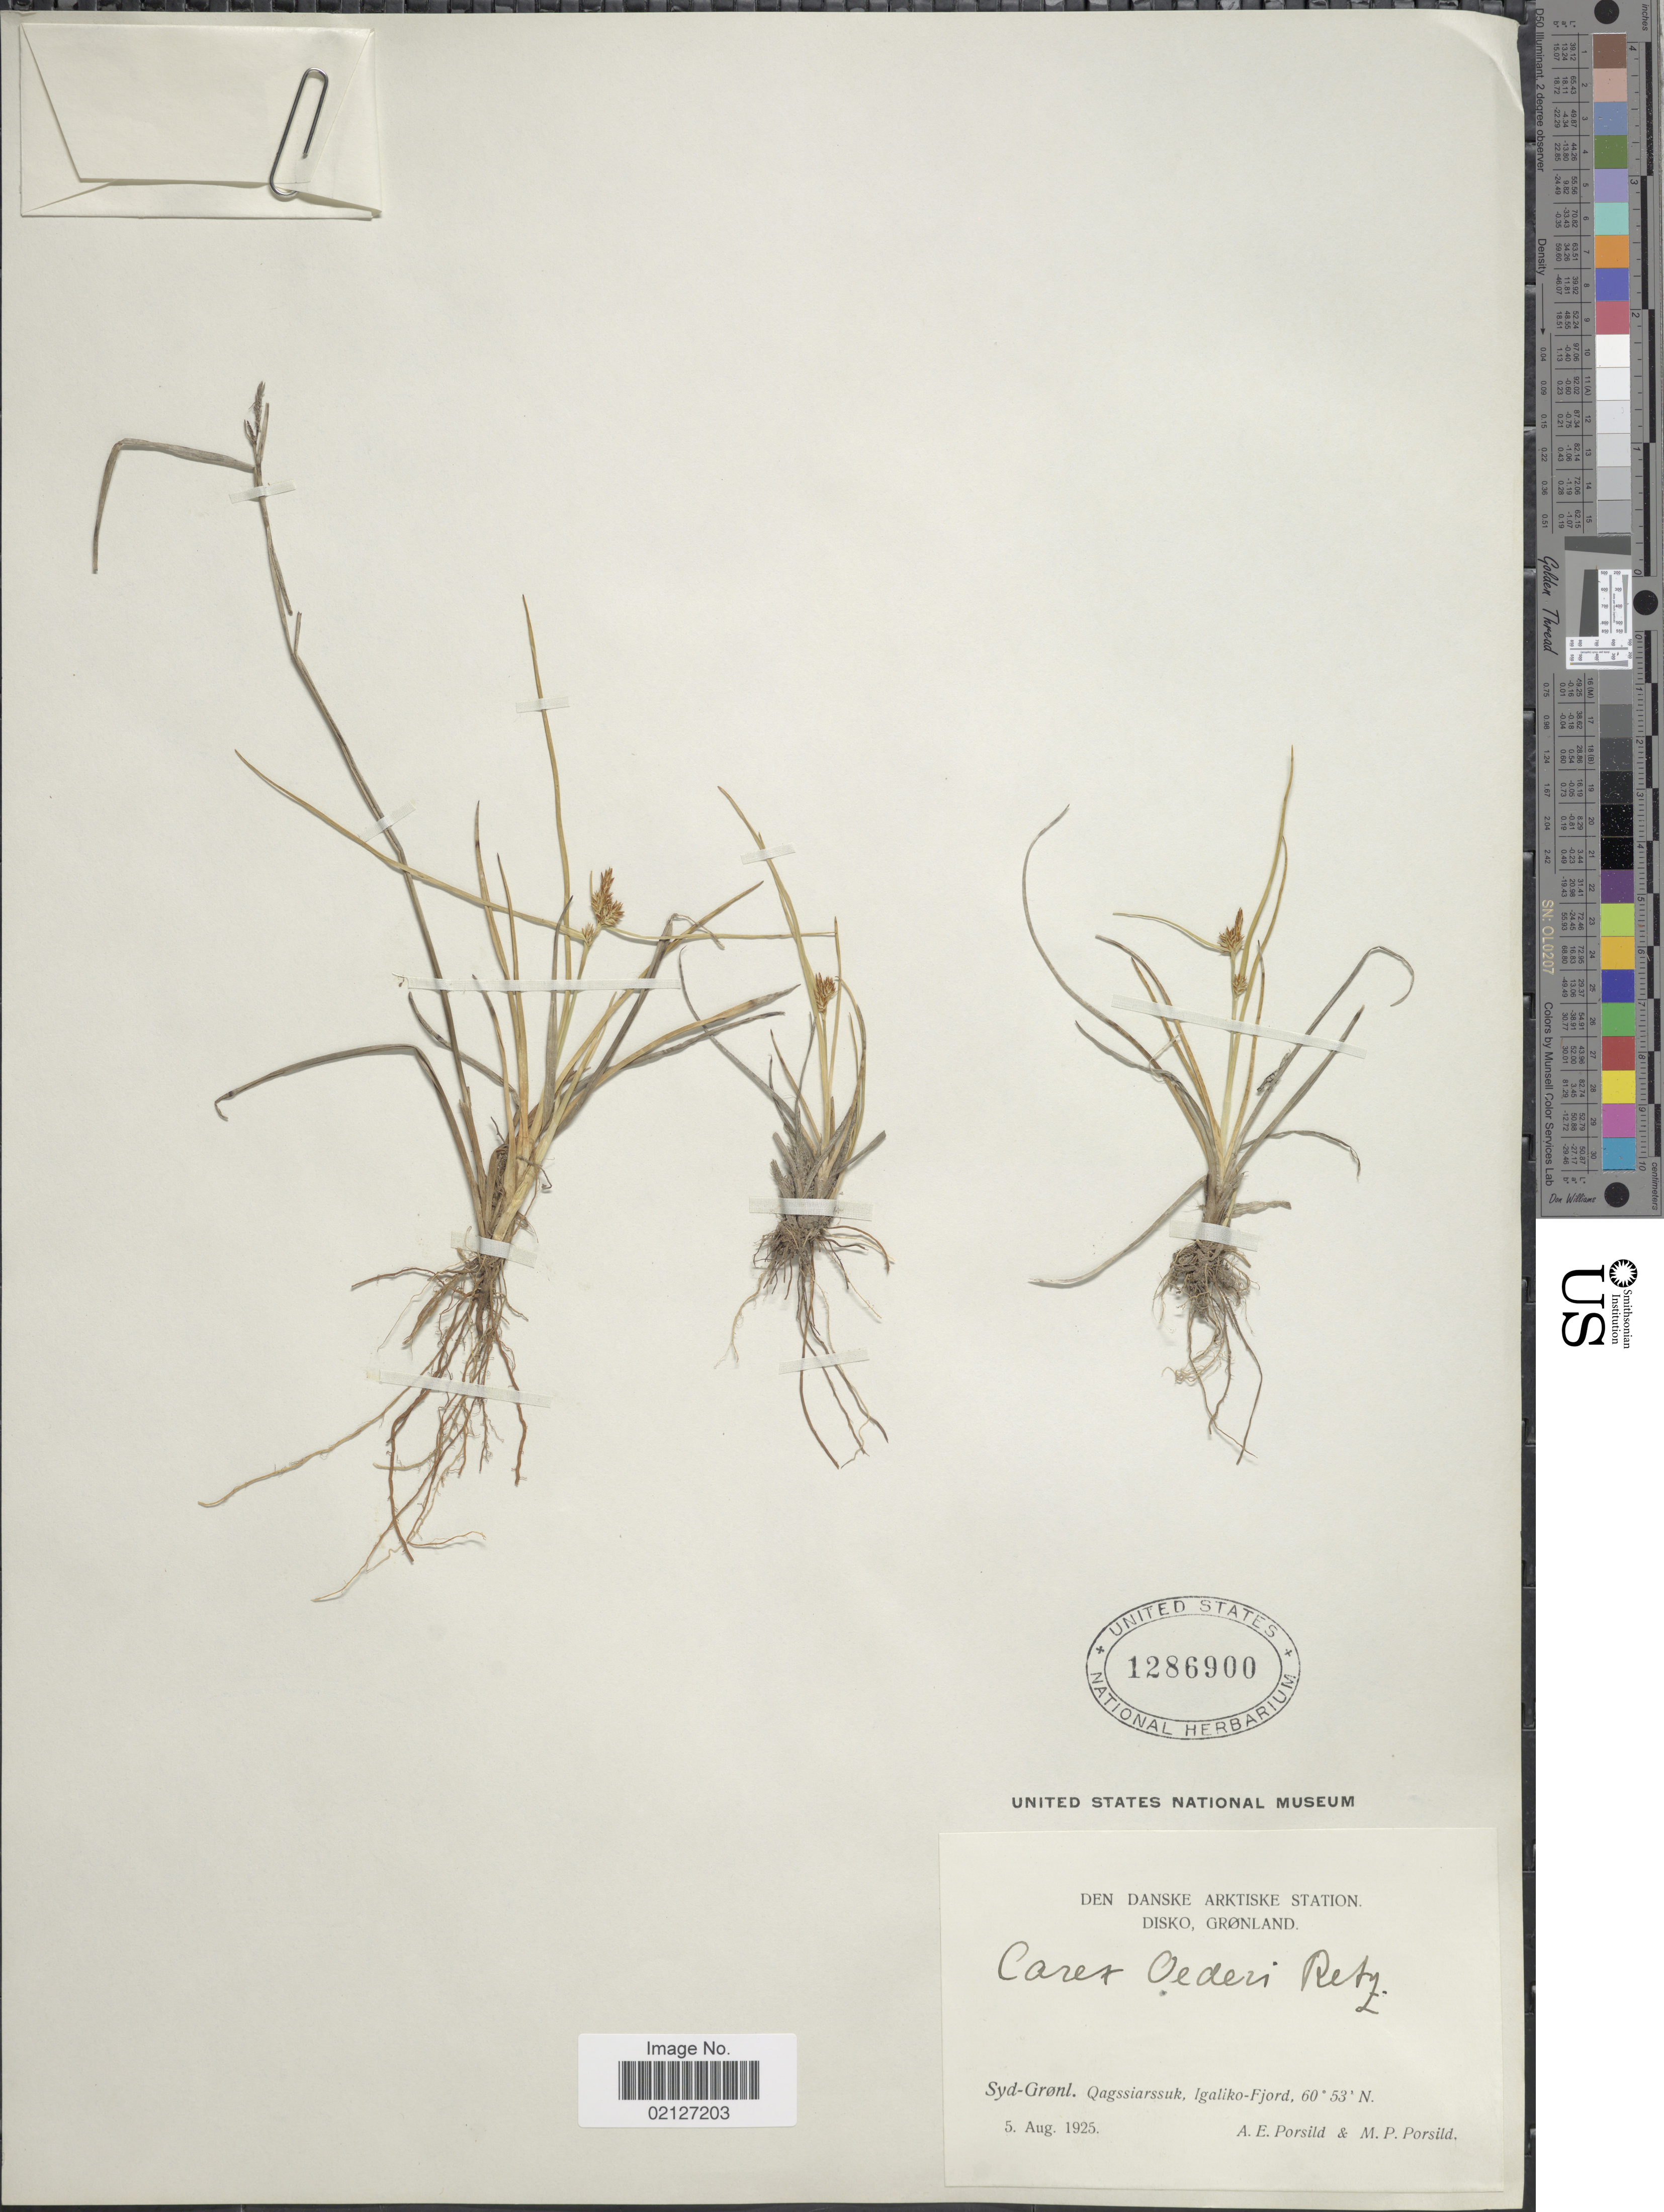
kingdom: Plantae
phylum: Tracheophyta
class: Liliopsida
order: Poales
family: Cyperaceae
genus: Carex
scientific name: Carex oederi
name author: Retz.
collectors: A. E. Porsild & M. P. Porsild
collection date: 1925-08-05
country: Greenland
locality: Den Danske Arktiske Station, Disko, Syd-Gronl, Qagssiarssuk, Igaliko-Fjord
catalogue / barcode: US 1286900